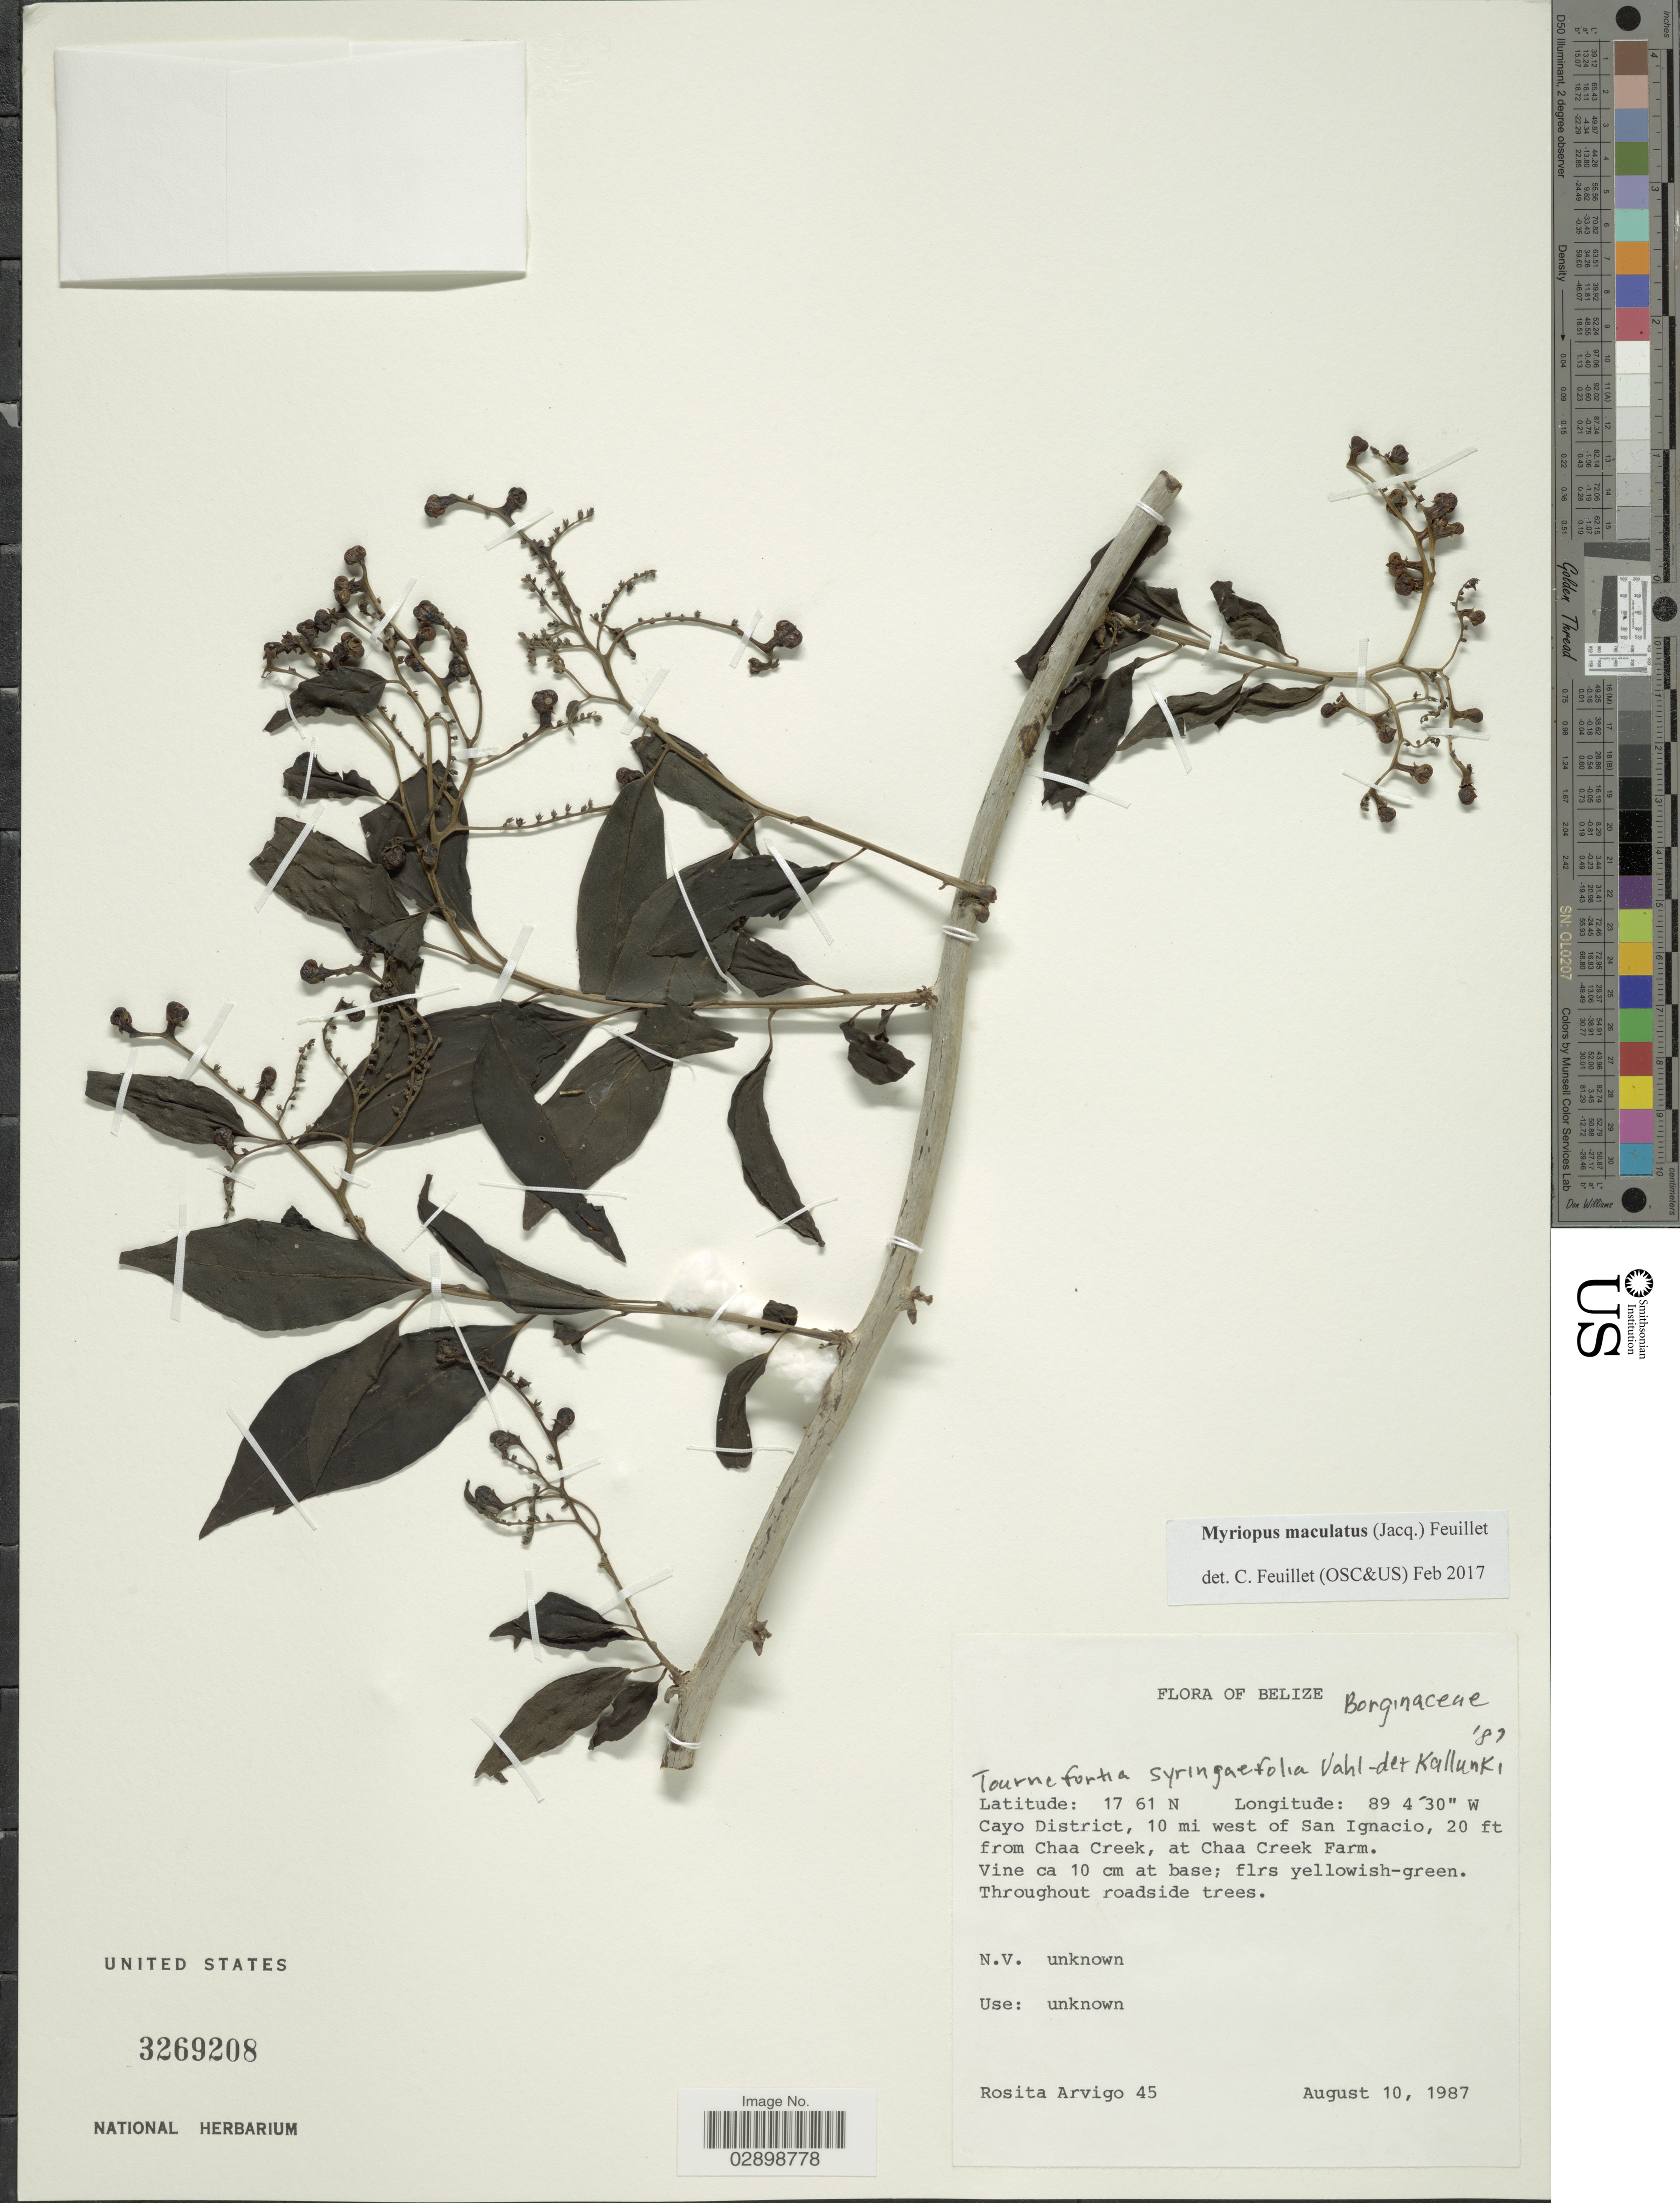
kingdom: Plantae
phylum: Tracheophyta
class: Magnoliopsida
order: Boraginales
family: Heliotropiaceae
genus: Myriopus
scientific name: Myriopus maculatus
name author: (Jacq.) Feuillet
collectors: R. Arvigo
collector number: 45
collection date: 1987-08-10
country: Belize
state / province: Cayo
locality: Cayo District, 10 mi west of San Ignacio, 20 ft from Chaa Creek, at Chaa Creek Farm.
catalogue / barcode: US 3269208